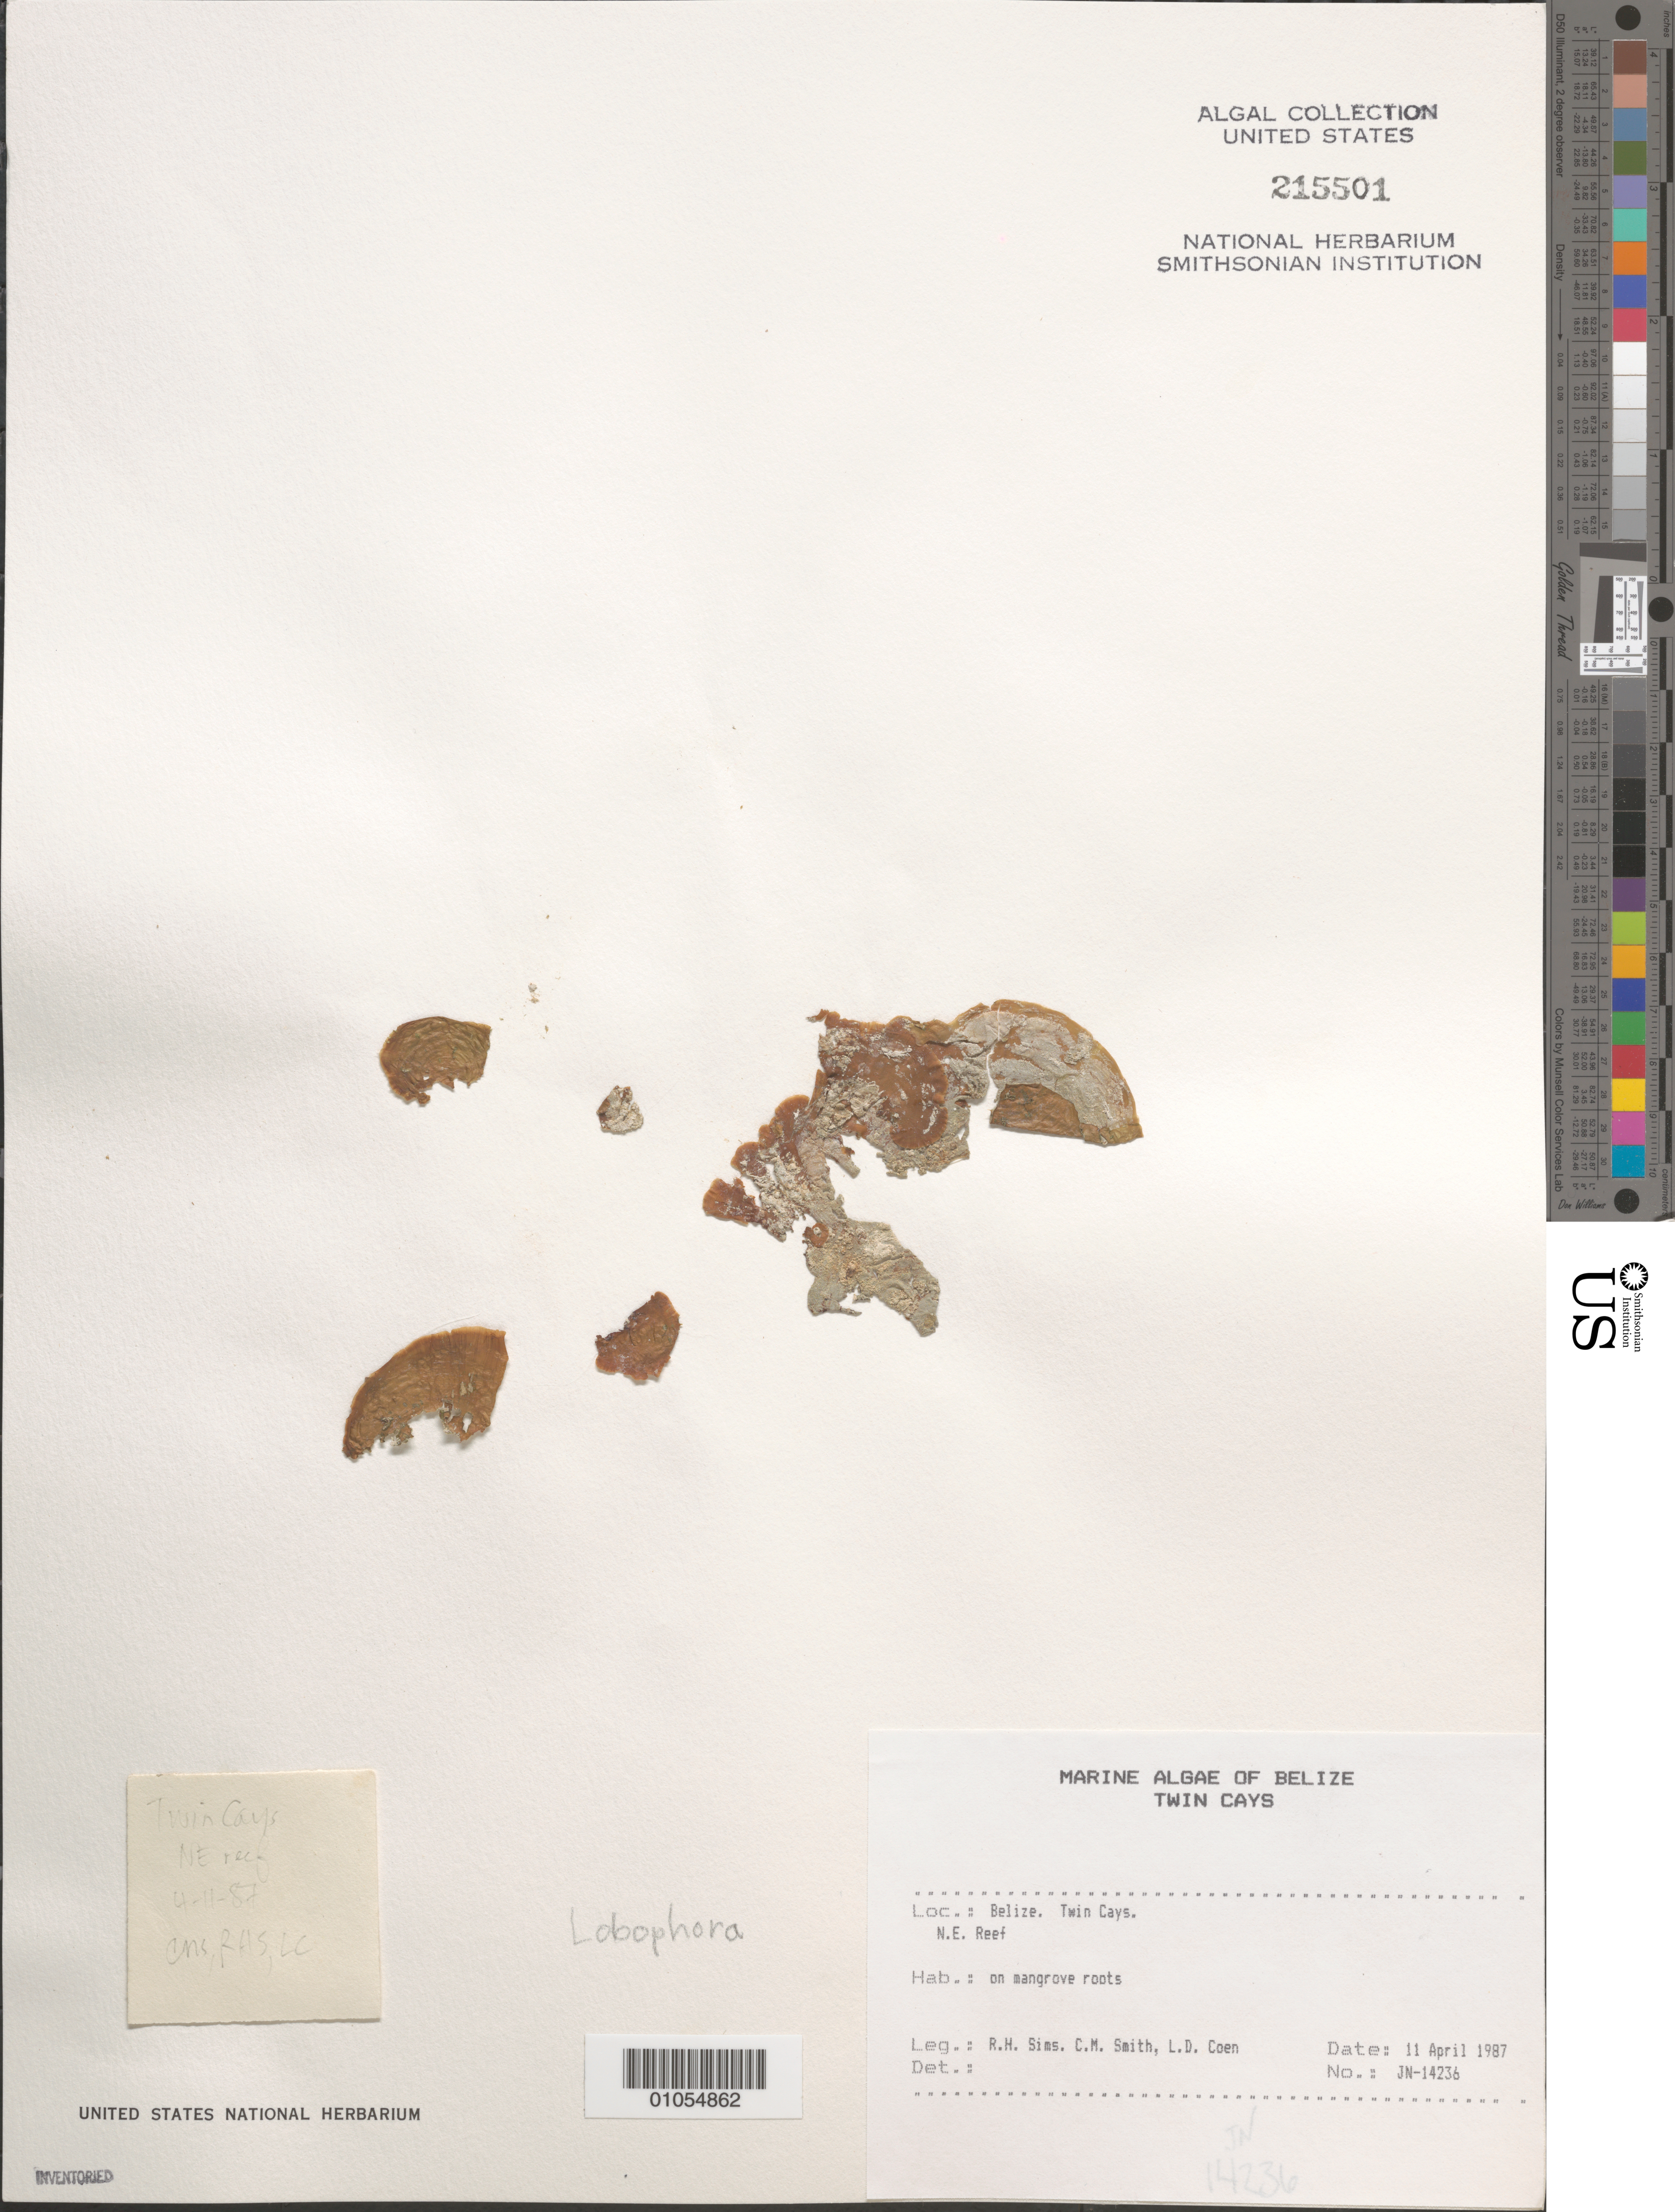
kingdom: Chromista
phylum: Ochrophyta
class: Phaeophyceae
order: Dictyotales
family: Dictyotaceae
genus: Lobophora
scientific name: Lobophora sp.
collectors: R. H. Sims, C. M. Smith & L. Coen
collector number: JN-14236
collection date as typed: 11 Apr 1987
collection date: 1987-04-11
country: Belize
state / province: Stann Creek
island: Twin Cays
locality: Northeast reef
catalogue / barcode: US 215501